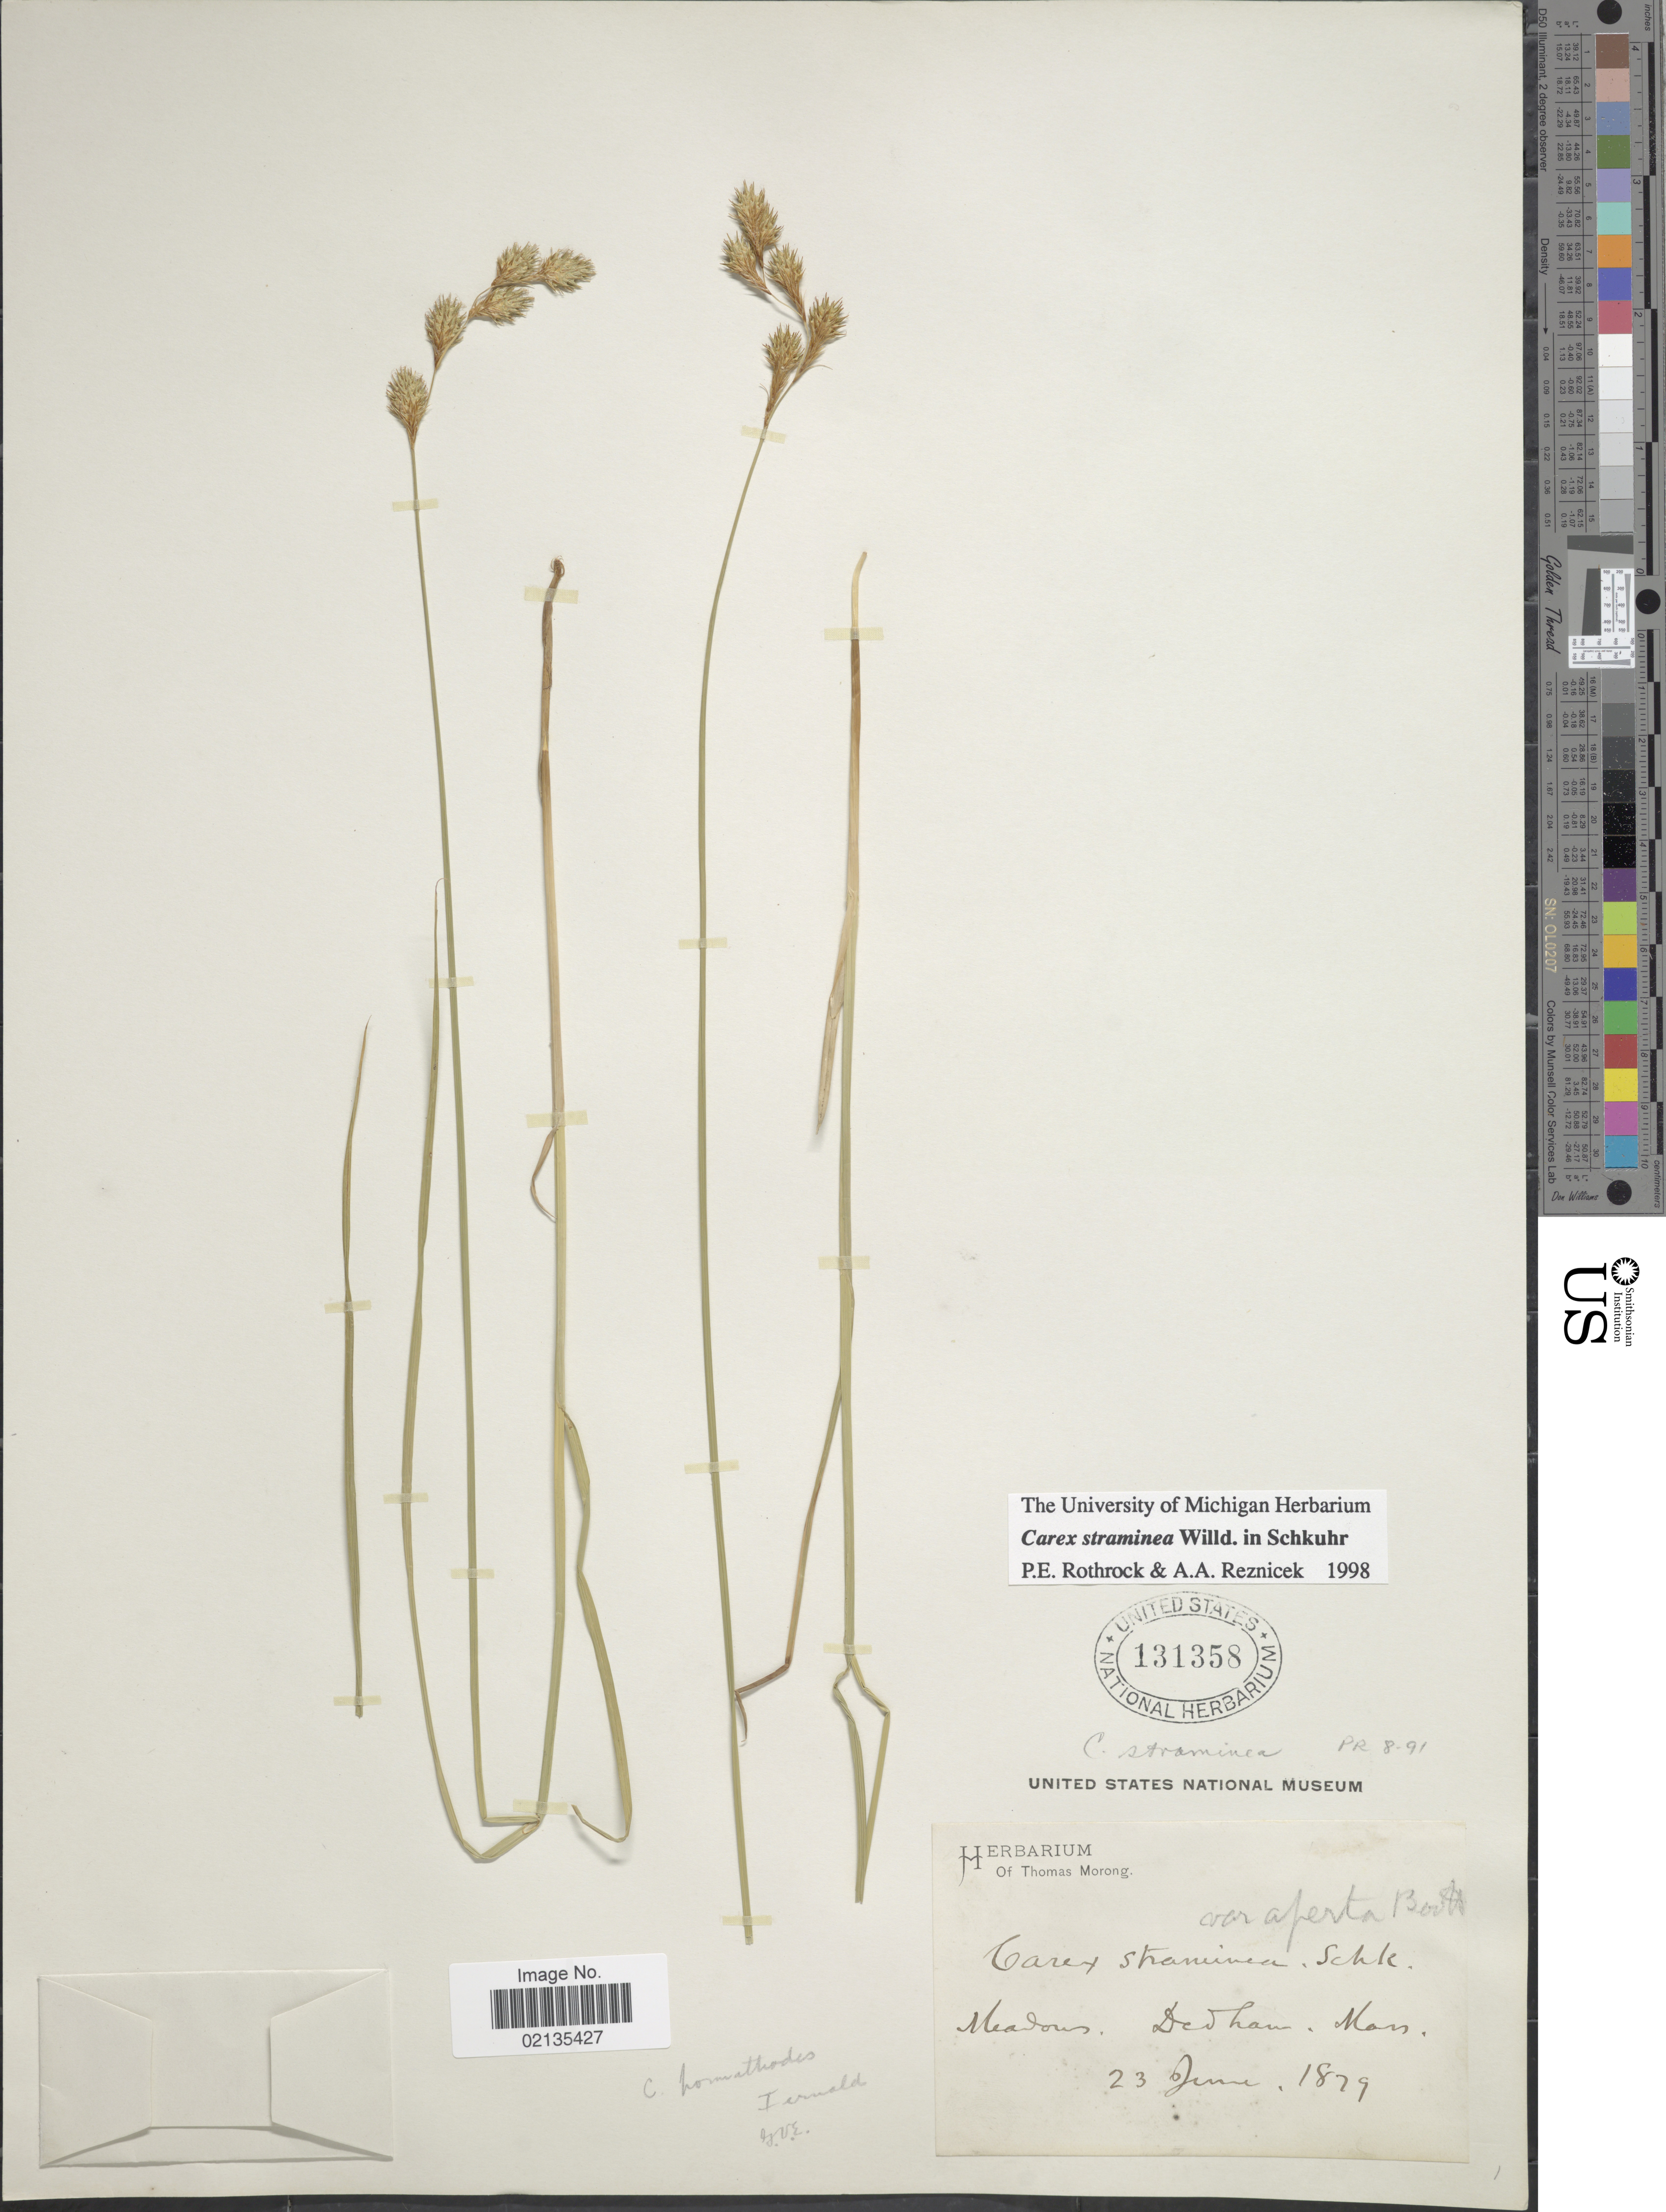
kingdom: Plantae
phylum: Tracheophyta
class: Liliopsida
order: Poales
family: Cyperaceae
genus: Carex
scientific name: Carex straminea Willd ex Schkuhr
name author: Willd. ex Schkuhr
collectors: ex Herb. T. Morong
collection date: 1879-06-23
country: United States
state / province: Massachusetts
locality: Meadows, Dedham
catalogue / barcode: US 131358